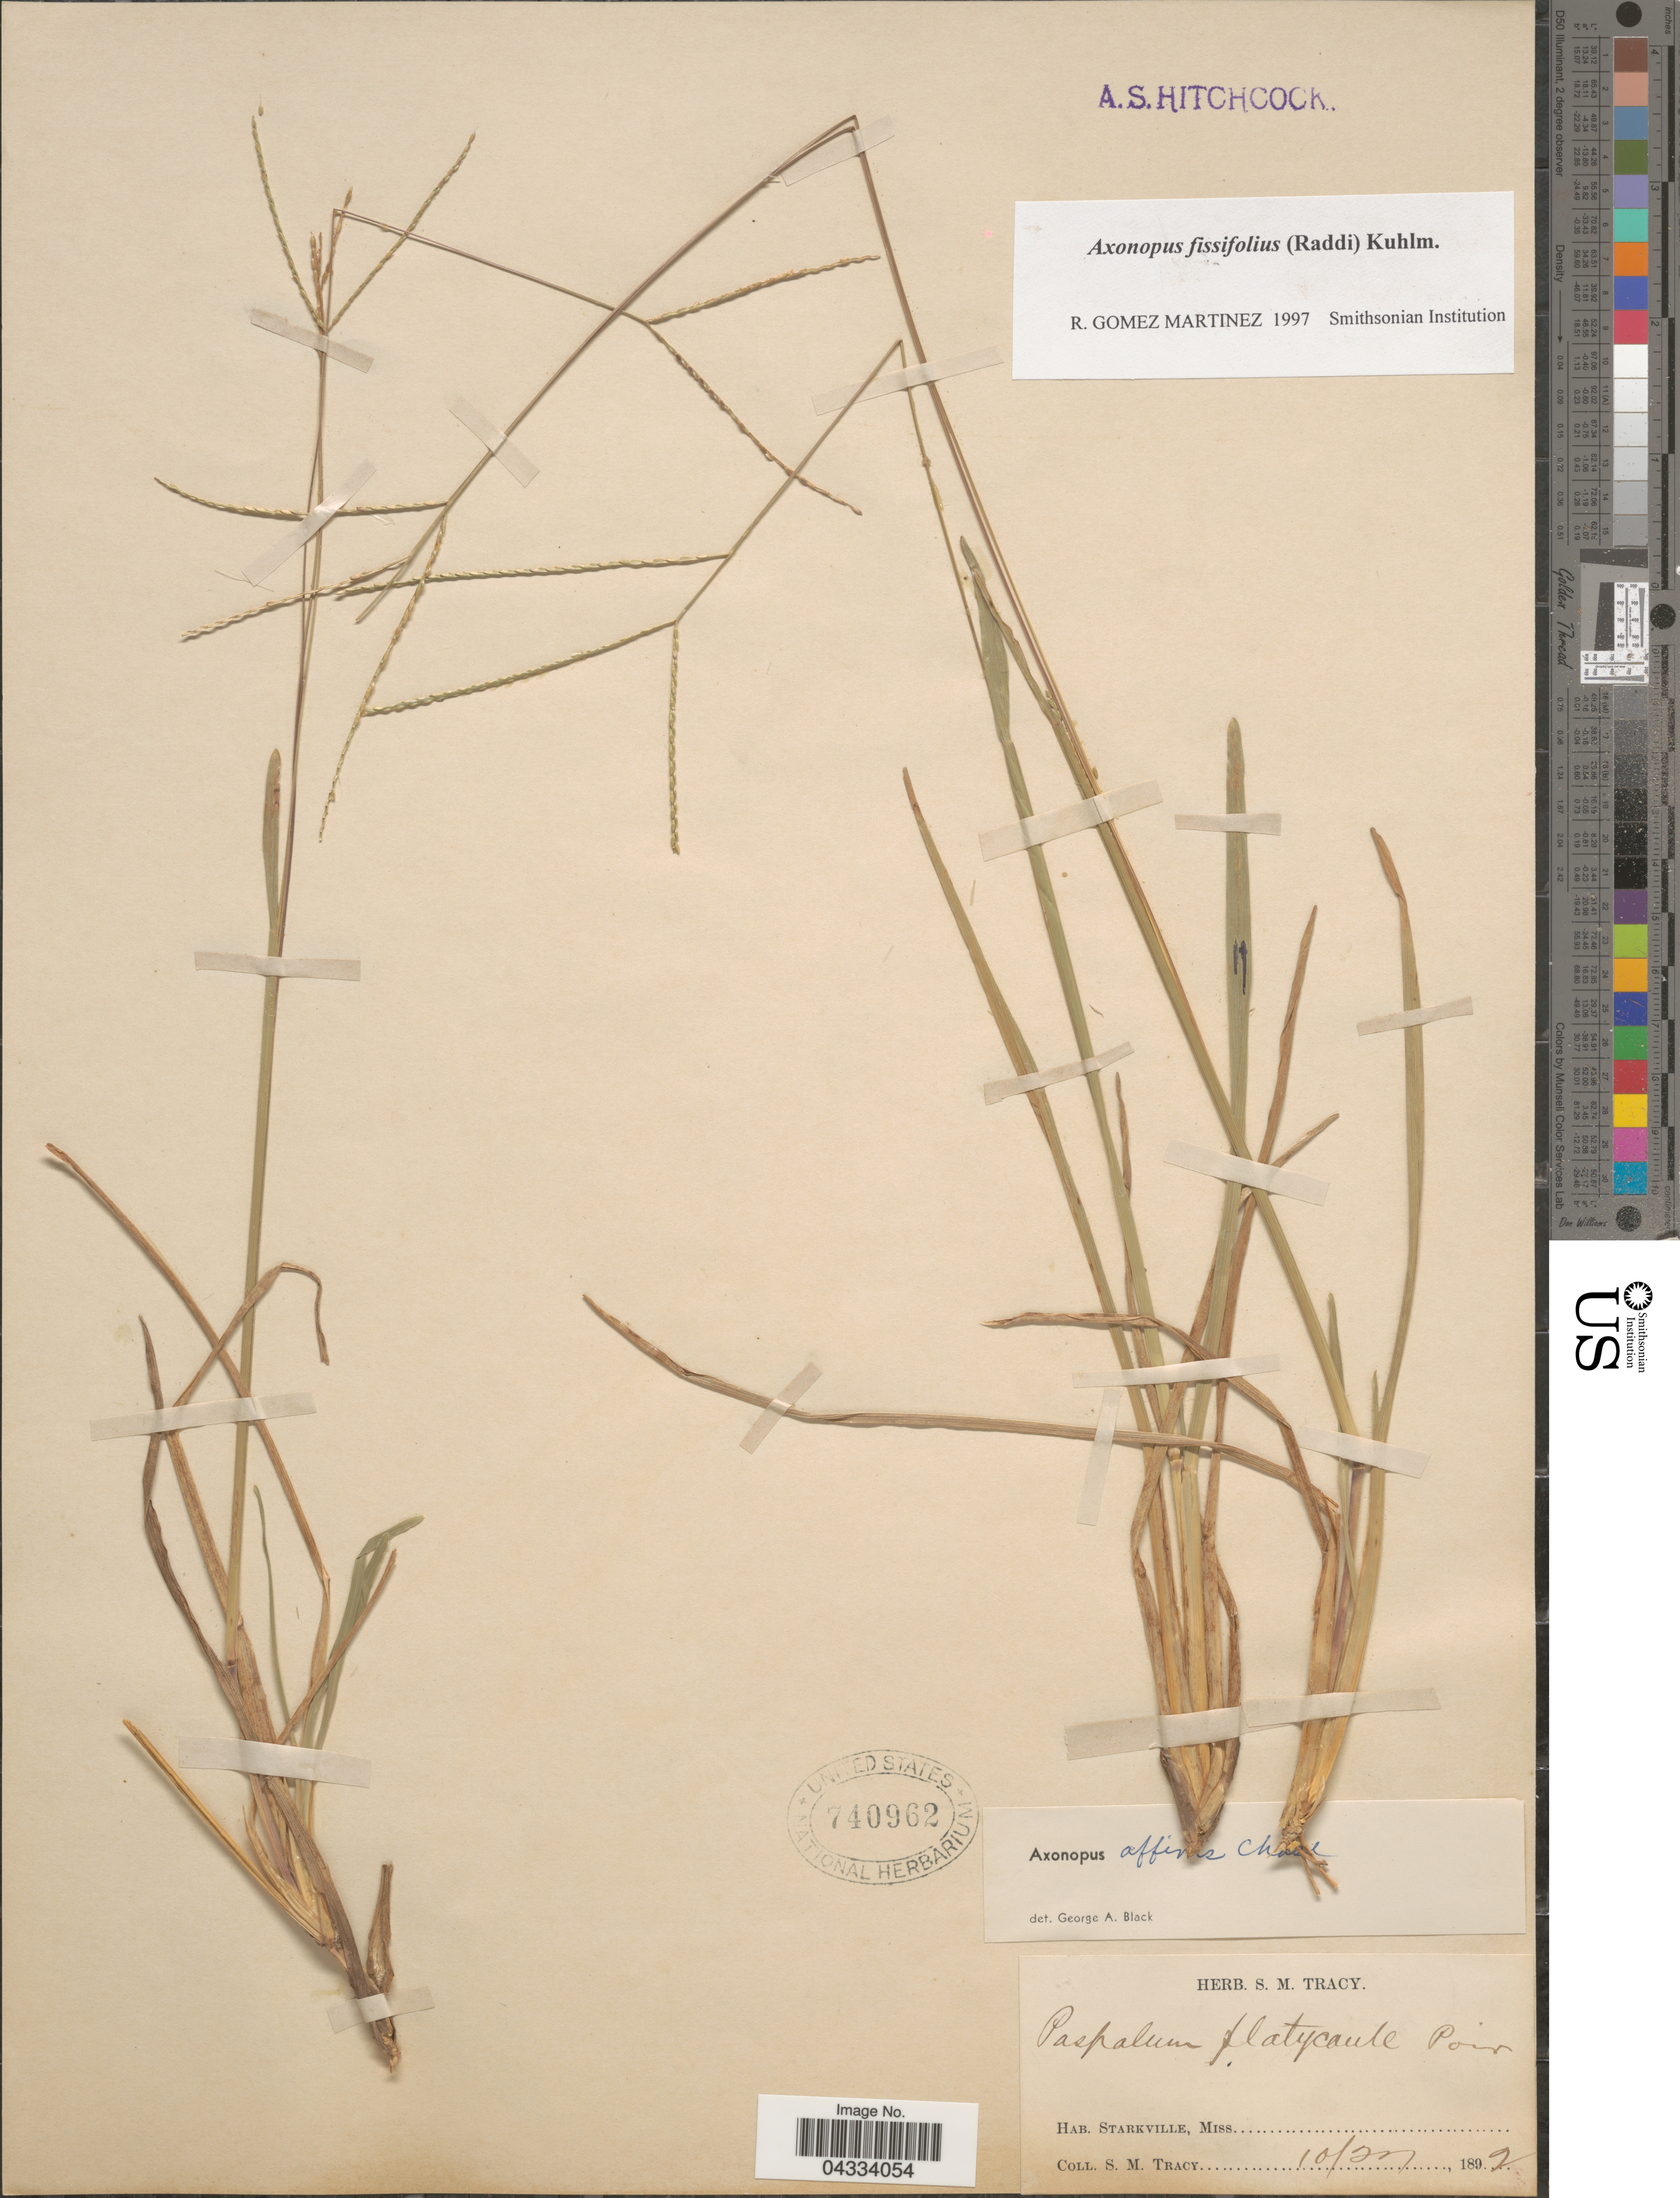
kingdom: Plantae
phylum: Tracheophyta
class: Liliopsida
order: Poales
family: Poaceae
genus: Axonopus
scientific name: Axonopus fissifolius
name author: (Raddi) Kuhlm.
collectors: S. M. Tracy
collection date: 1892-10-20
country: United States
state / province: Mississippi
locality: Starkville.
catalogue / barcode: US 740962